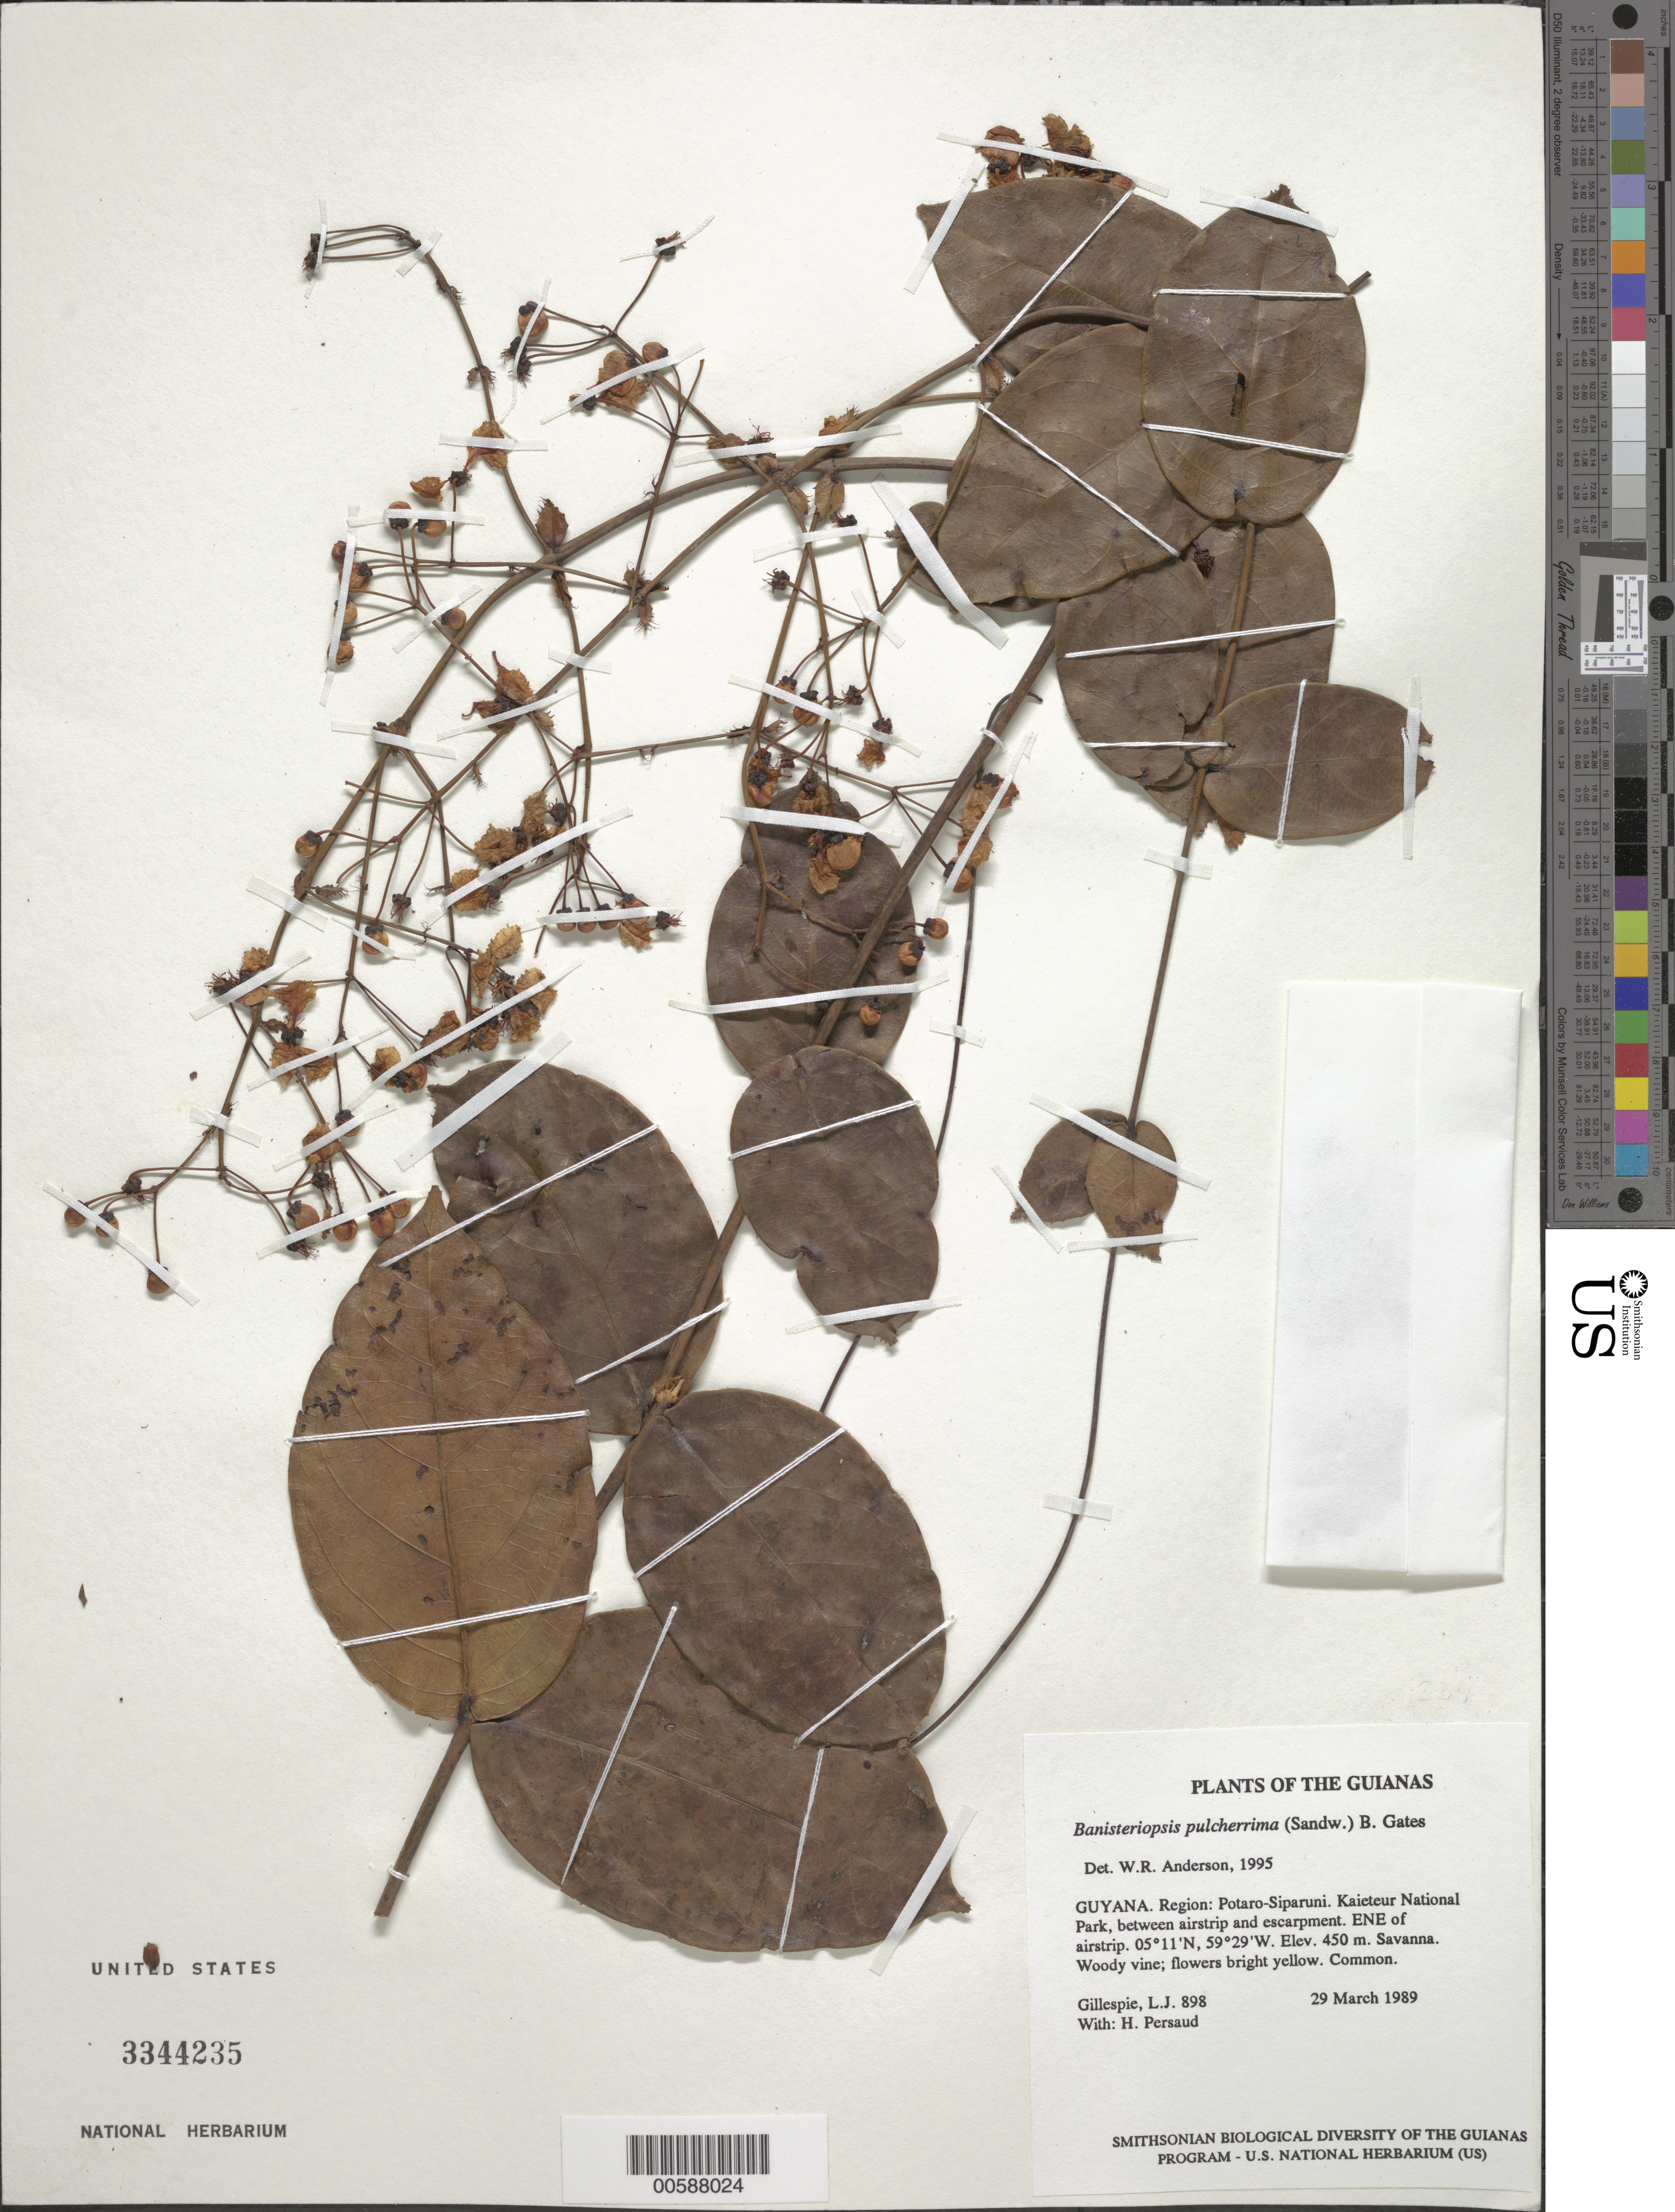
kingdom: Plantae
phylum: Tracheophyta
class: Magnoliopsida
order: Malpighiales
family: Malpighiaceae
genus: Banisteriopsis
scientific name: Banisteriopsis pulcherrima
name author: (Sandwith) B. Gates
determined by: Anderson, W. R., (MICH), University of Michigan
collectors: L. J. Gillespie & H. Persaud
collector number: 898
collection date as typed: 29 March 1989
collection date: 1989-03-29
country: Guyana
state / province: Potaro-Siparuni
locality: Kaieteur National Park, between airstrip and escarpment. ENE of airstrip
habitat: Savanna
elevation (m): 450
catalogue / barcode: US 3344235